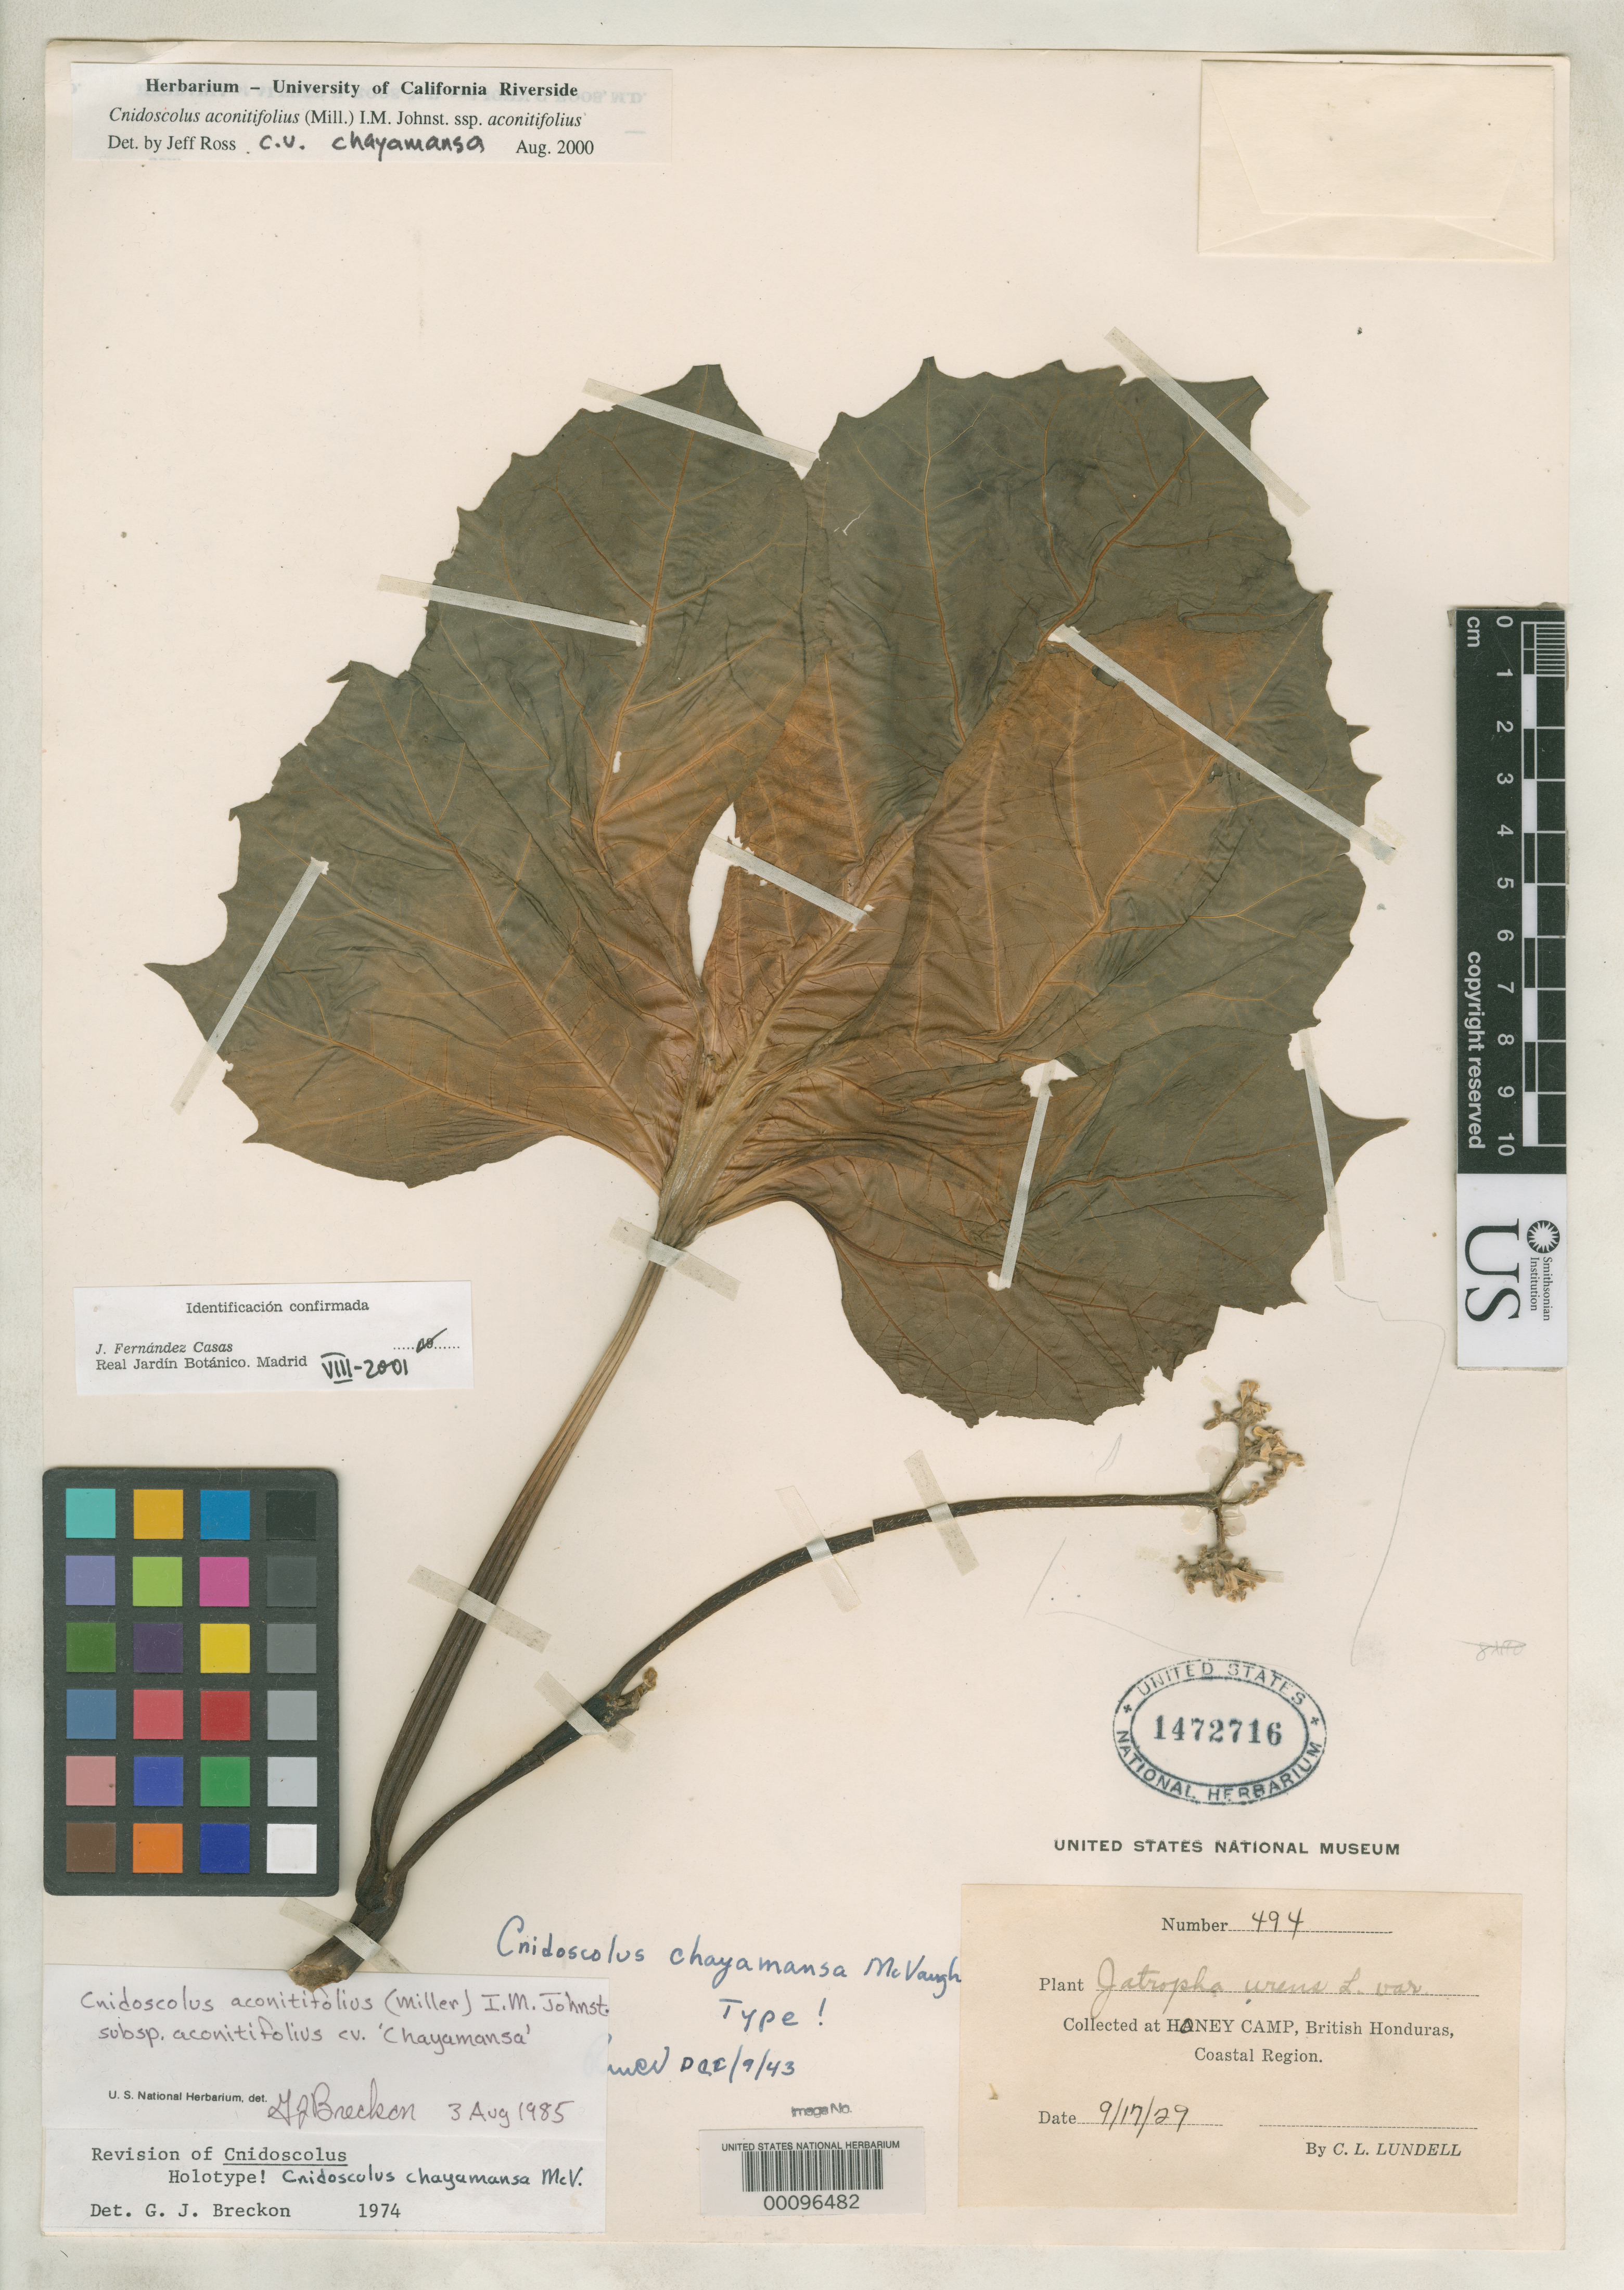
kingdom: Plantae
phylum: Tracheophyta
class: Magnoliopsida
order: Malpighiales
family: Euphorbiaceae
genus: Cnidoscolus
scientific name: Cnidoscolus chayamansa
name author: McVaugh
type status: Holotype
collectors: C. L. Lundell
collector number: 494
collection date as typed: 17 Sep 1929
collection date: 1929-09-17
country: Belize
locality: Honey Camp, coastal region.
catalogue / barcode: US 1472716